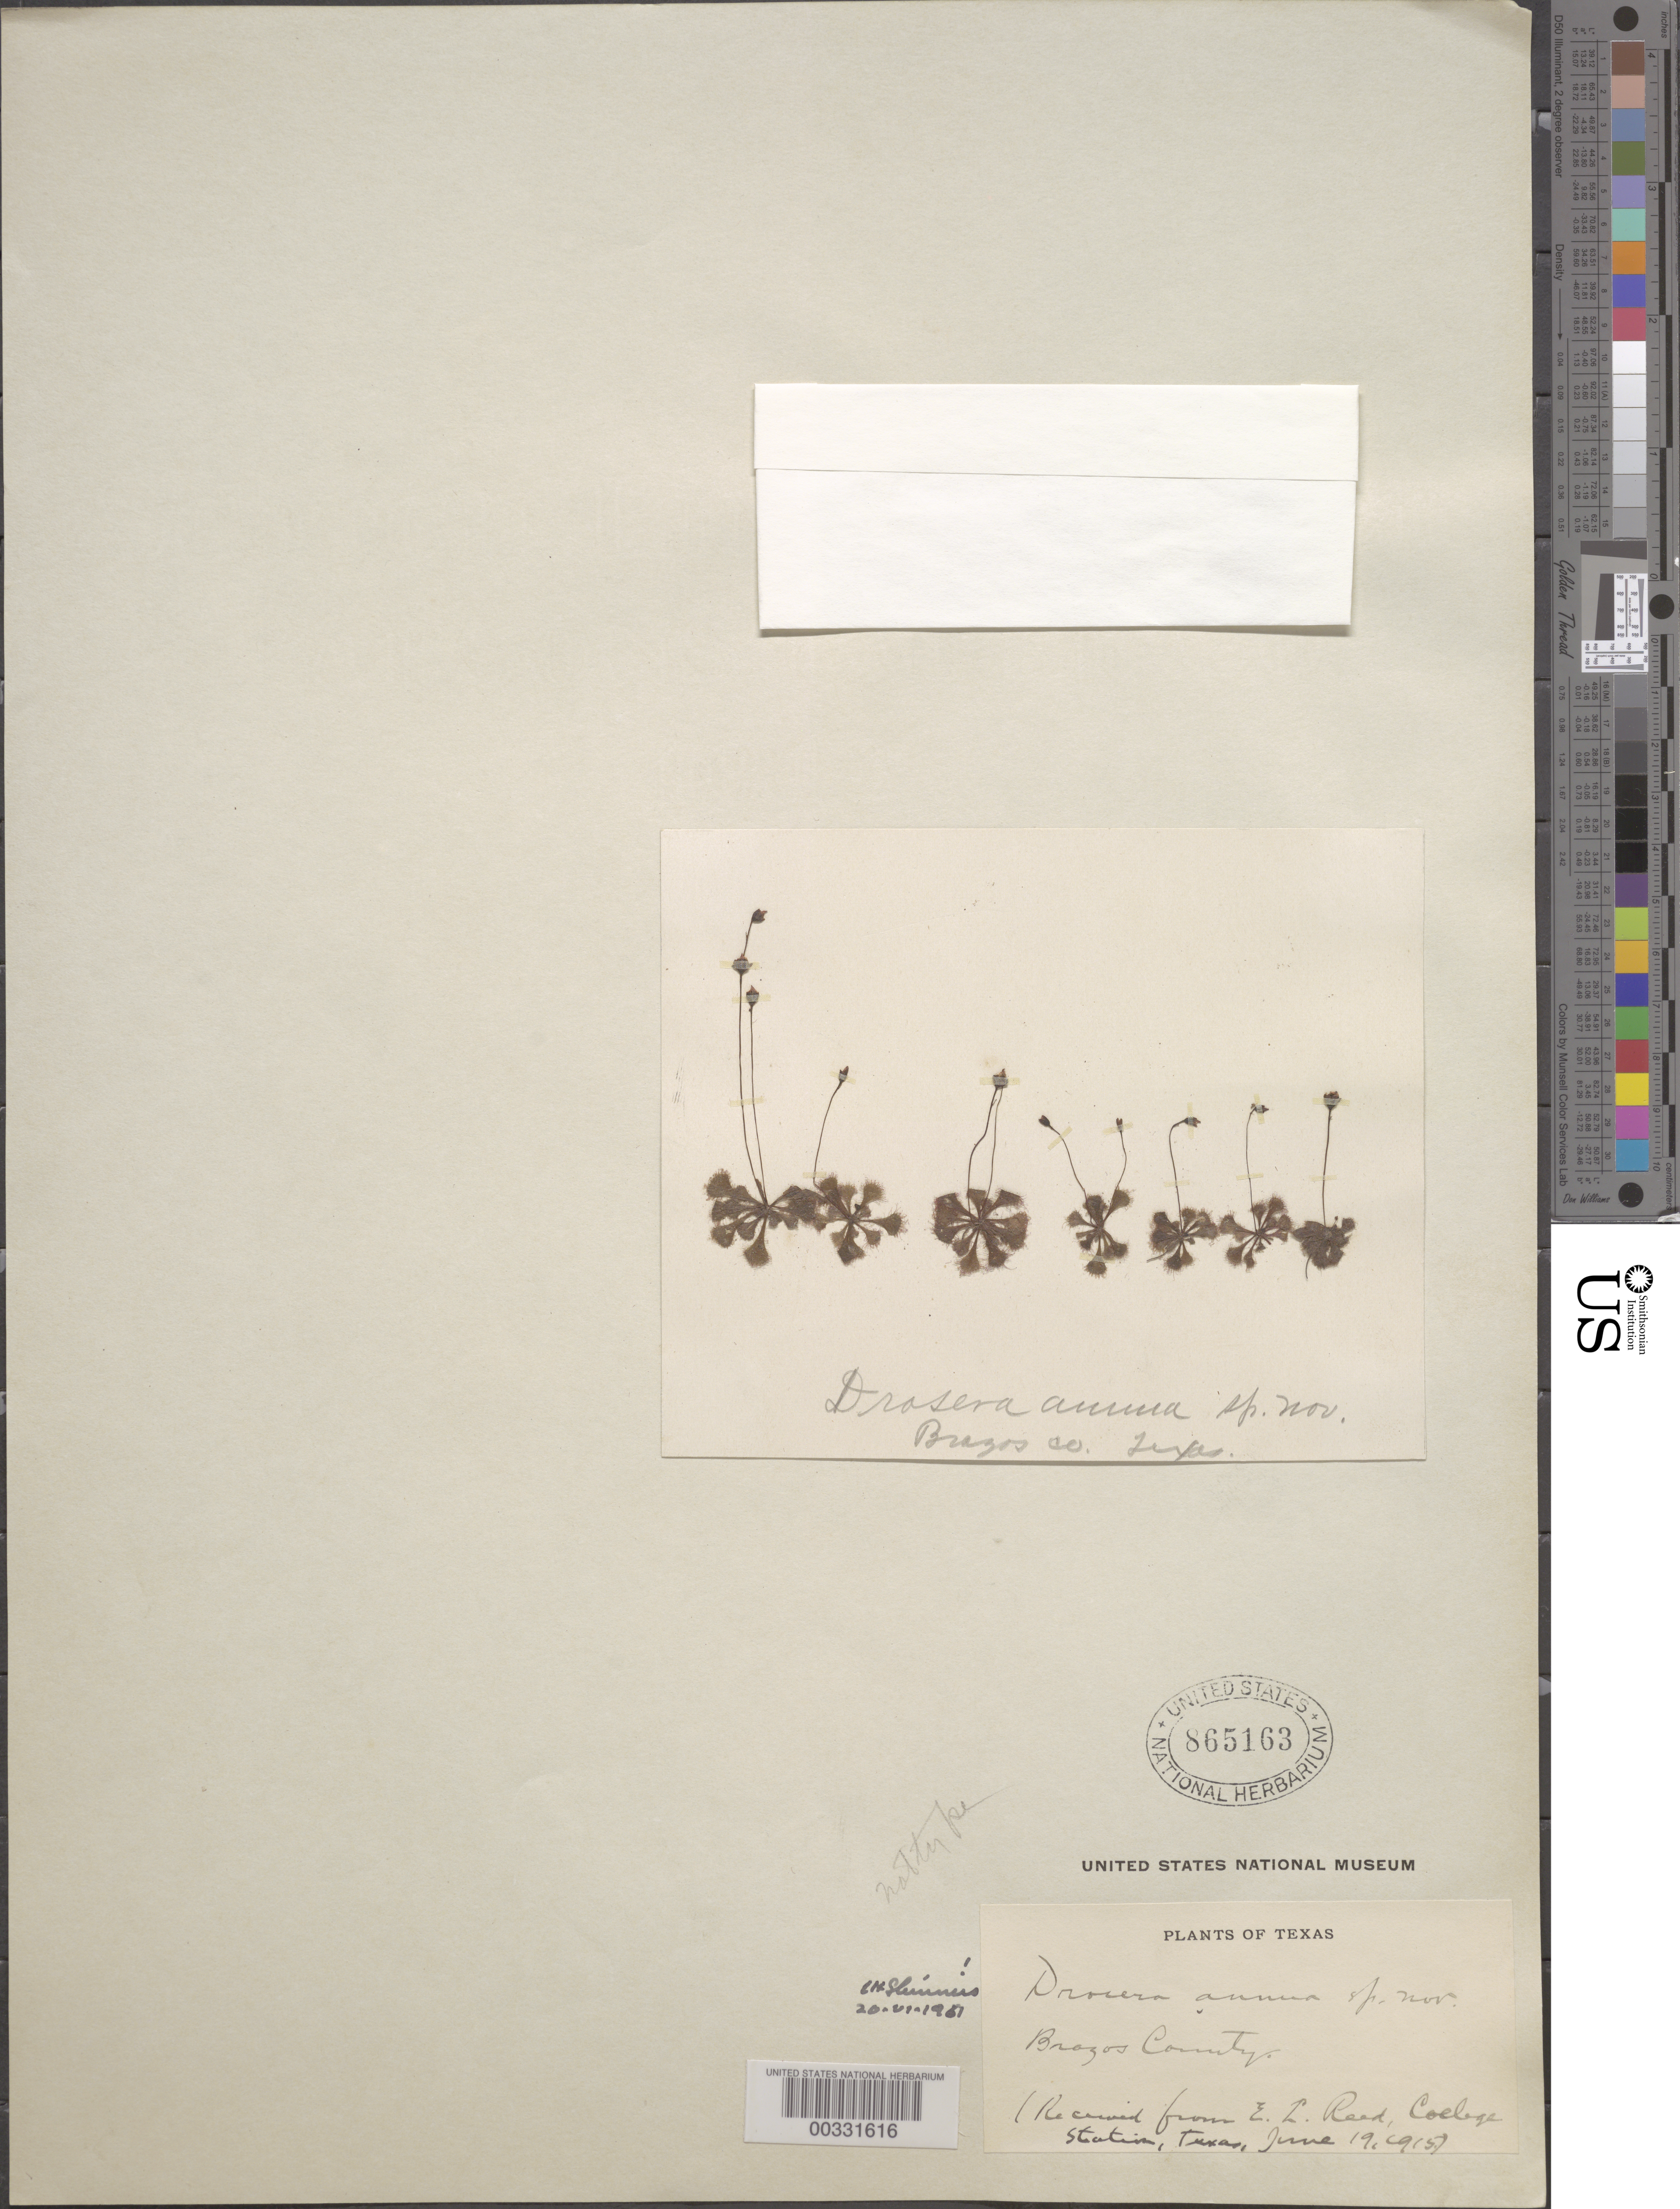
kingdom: Plantae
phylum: Tracheophyta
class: Magnoliopsida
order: Caryophyllales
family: Droseraceae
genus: Drosera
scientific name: Drosera annua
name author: E.L. Reed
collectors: E. Reed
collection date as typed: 19 Jun 1915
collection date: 1915-06-19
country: United States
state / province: Texas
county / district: Brazos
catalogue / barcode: US 865163